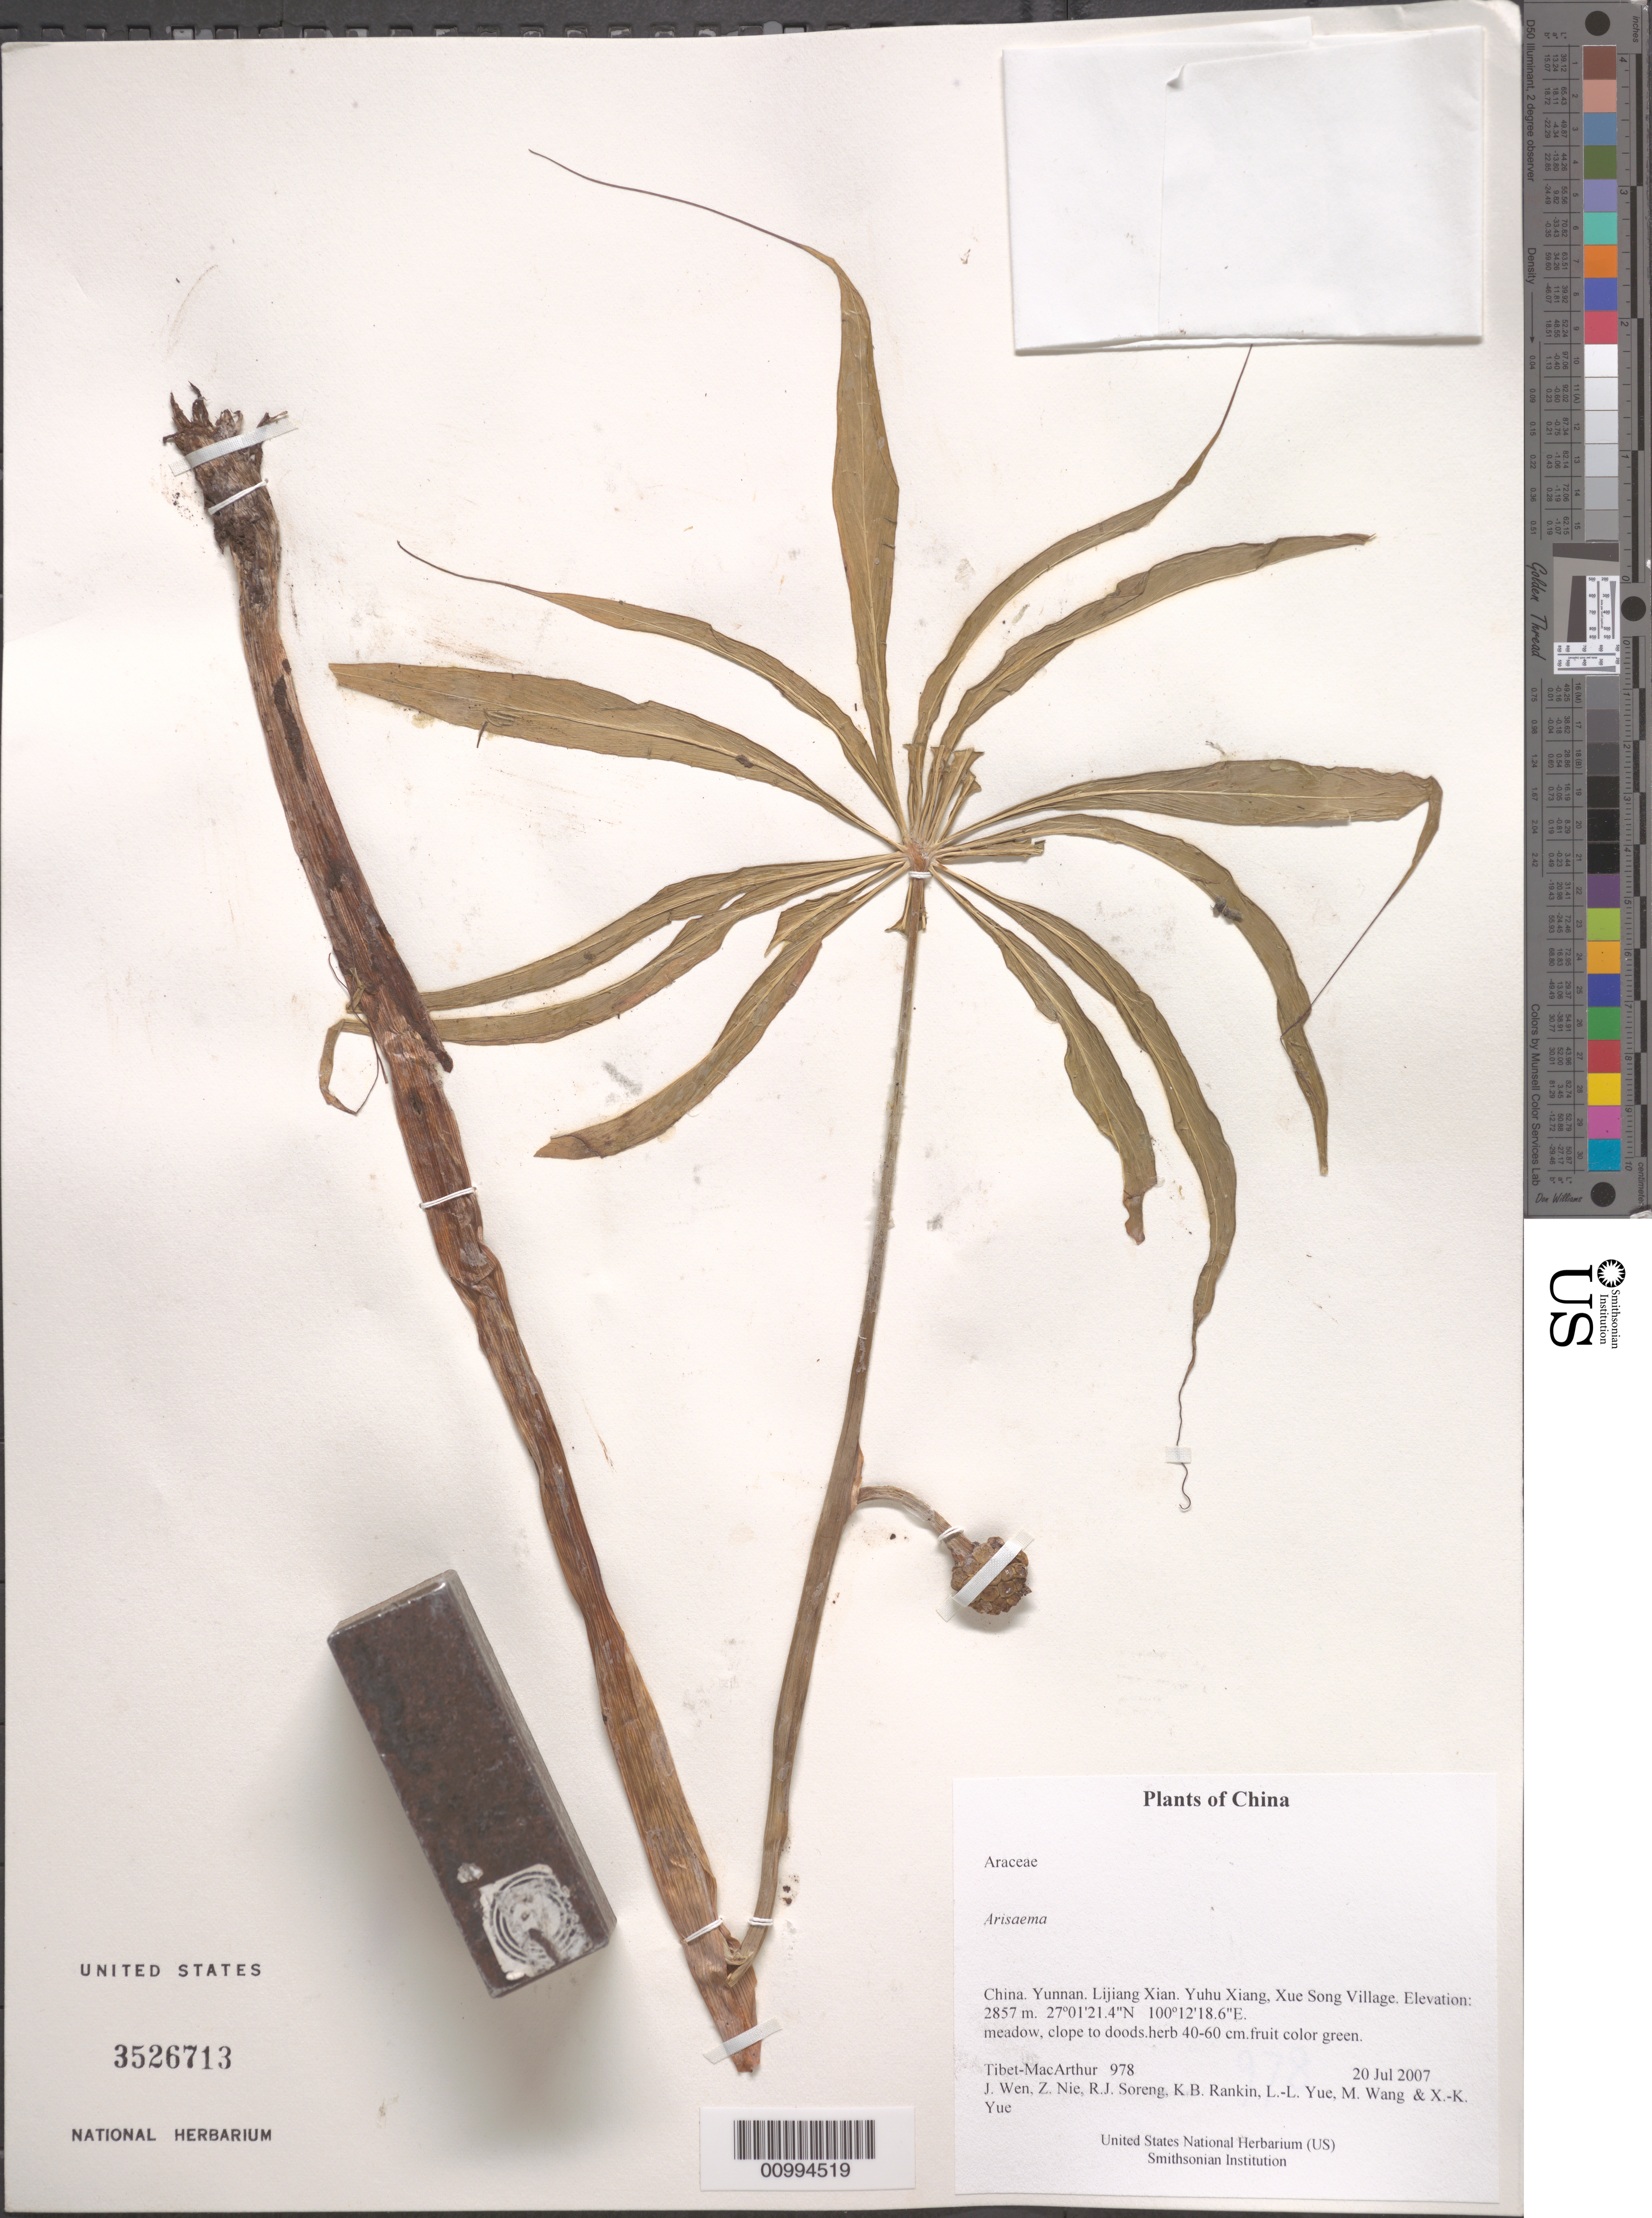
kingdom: Plantae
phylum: Tracheophyta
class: Liliopsida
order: Alismatales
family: Araceae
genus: Arisaema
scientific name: Arisaema sp.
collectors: Tibet-MacArthur, J. Wen, Z. Nie, R. J. Soreng, K. Rankin, L. Yue, M. Wang & X. Yue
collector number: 978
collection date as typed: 20 Jul 2007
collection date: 2007-07-20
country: China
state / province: Yunnan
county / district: Lijiang Xian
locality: Yuhu Xiang, Xue Song Village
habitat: meadow, clope to doods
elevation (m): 2857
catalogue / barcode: US 3526713